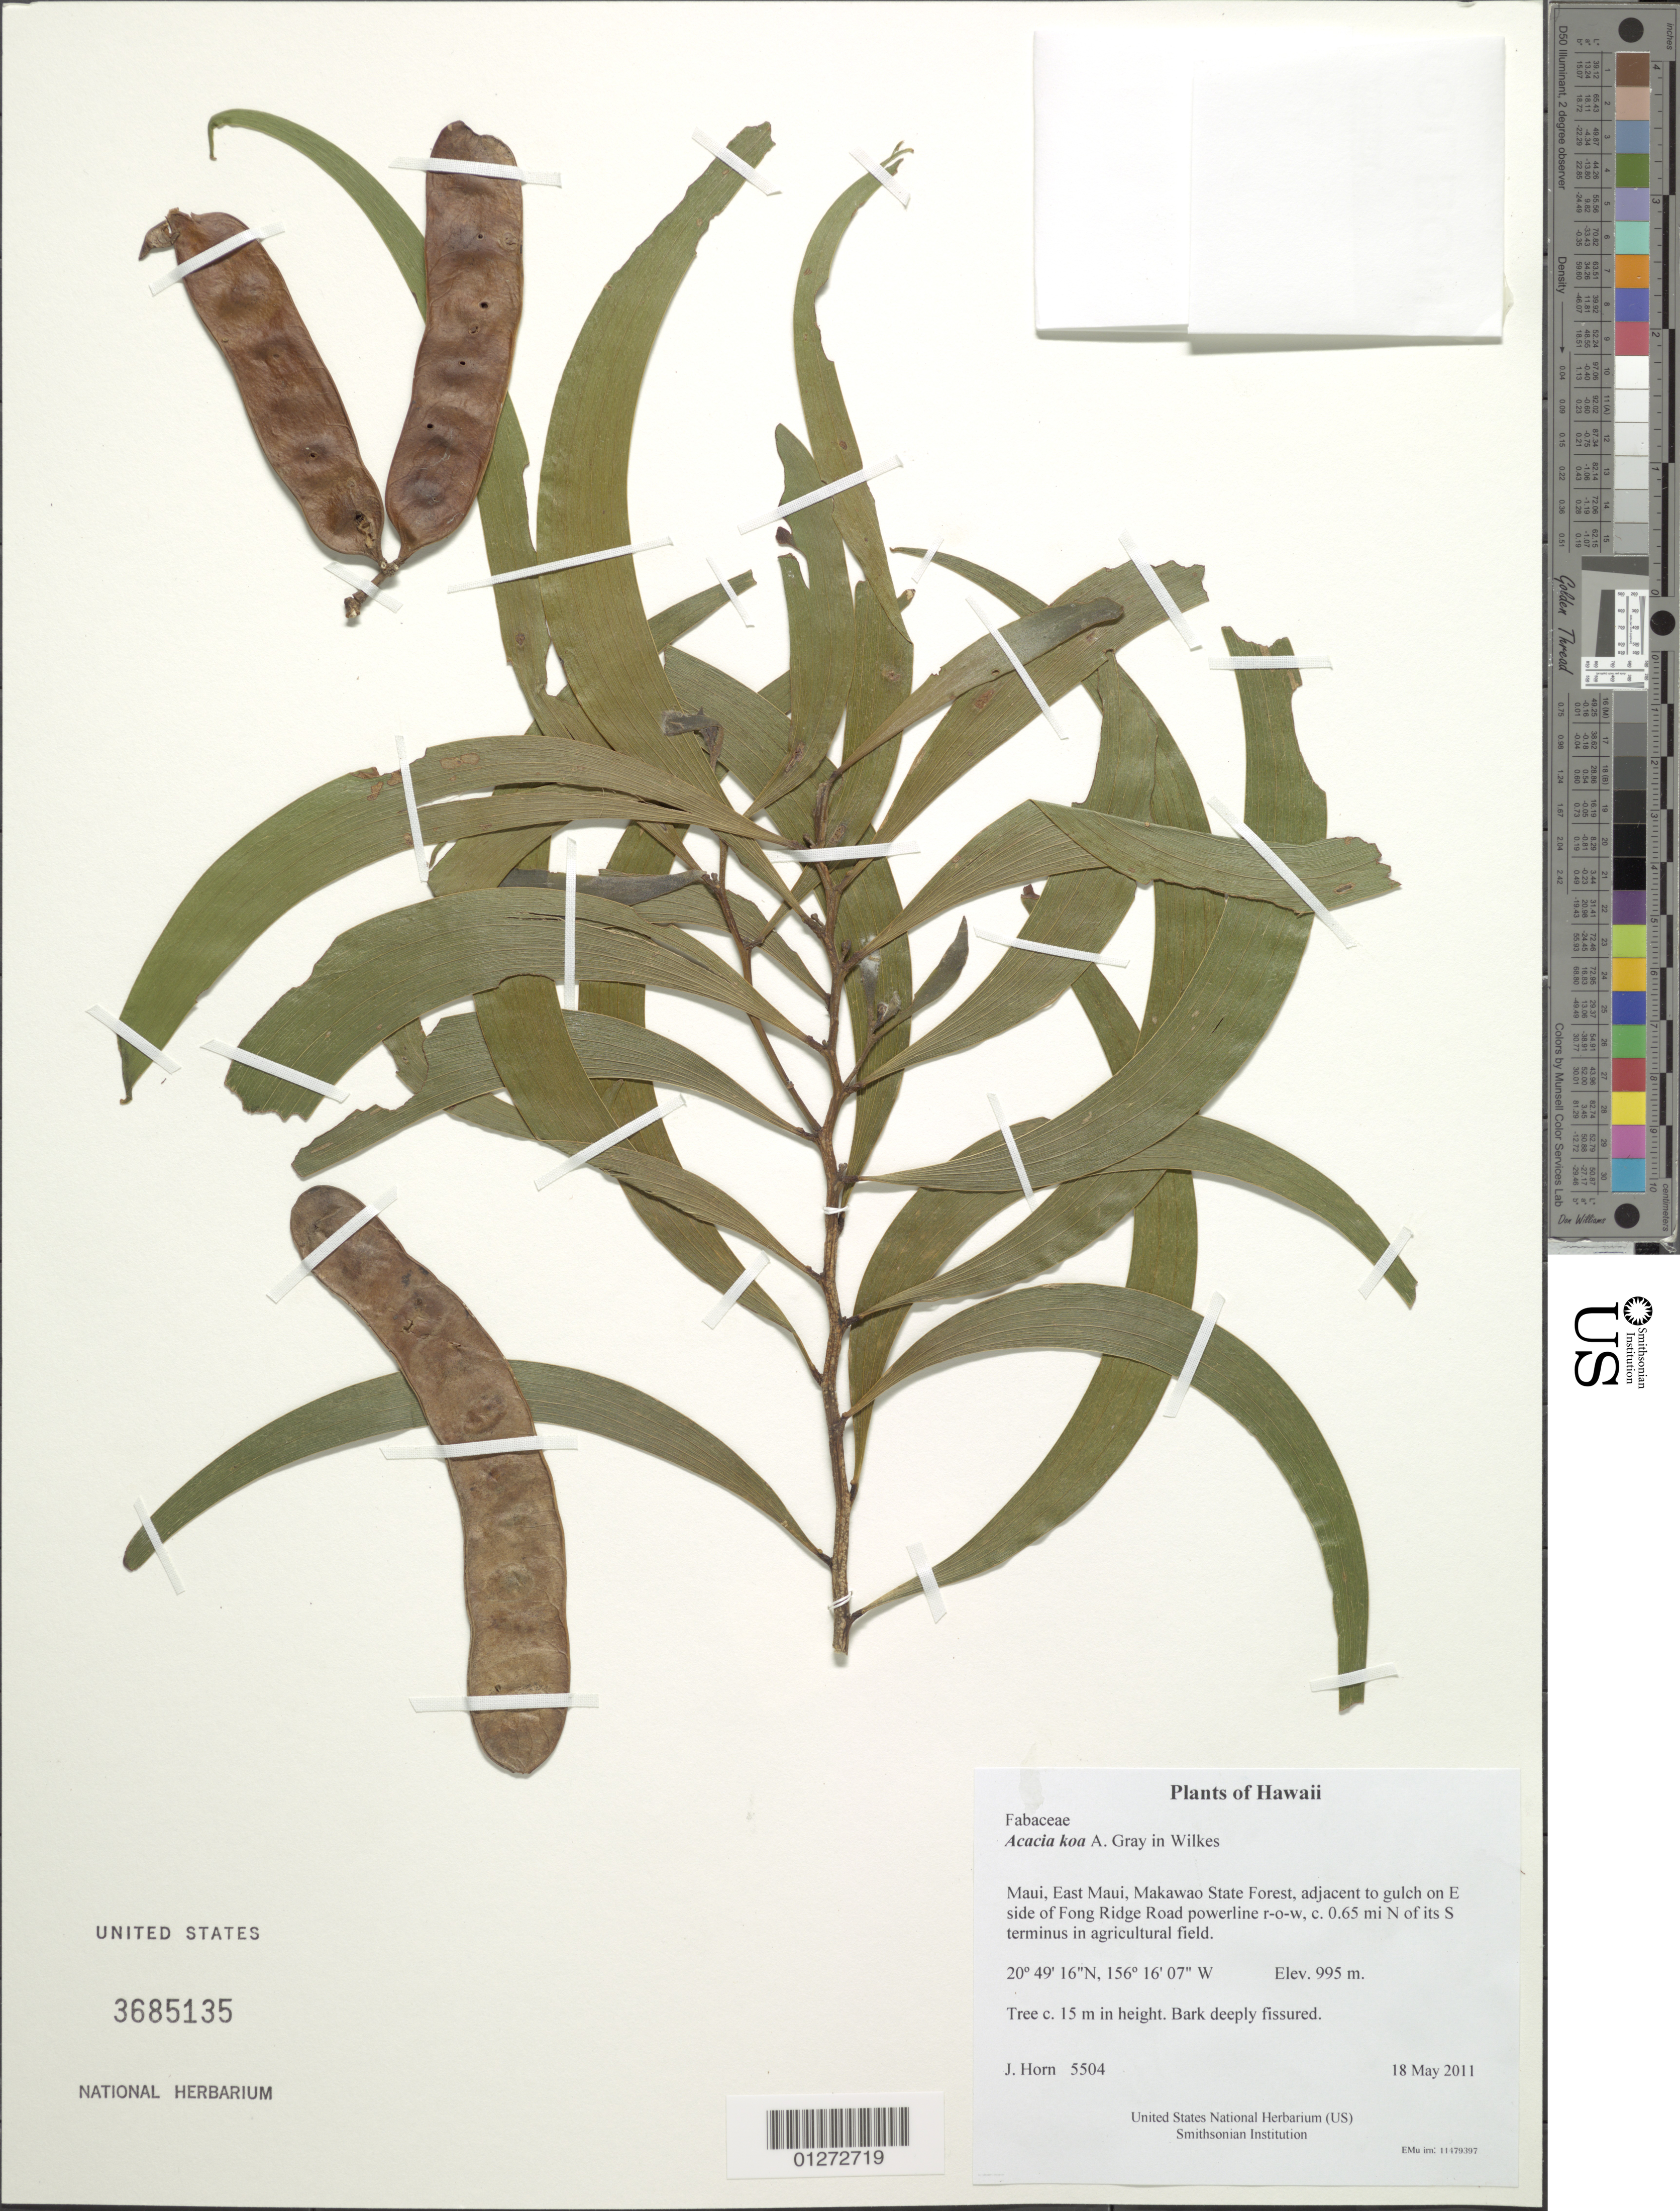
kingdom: Plantae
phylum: Tracheophyta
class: Magnoliopsida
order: Fabales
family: Fabaceae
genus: Acacia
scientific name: Acacia koa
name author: A. Gray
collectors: J. Horn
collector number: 5504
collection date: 2011-05-18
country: United States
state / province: Hawaii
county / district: Maui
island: Maui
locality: East Maui, Makawao State Forest, adjacent to gulch on E side of Fong Ridge Road powerline r-o-w, c. 0.65 mi N of its S terminus in agricultural field.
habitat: Forest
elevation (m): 995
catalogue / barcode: US 3685135